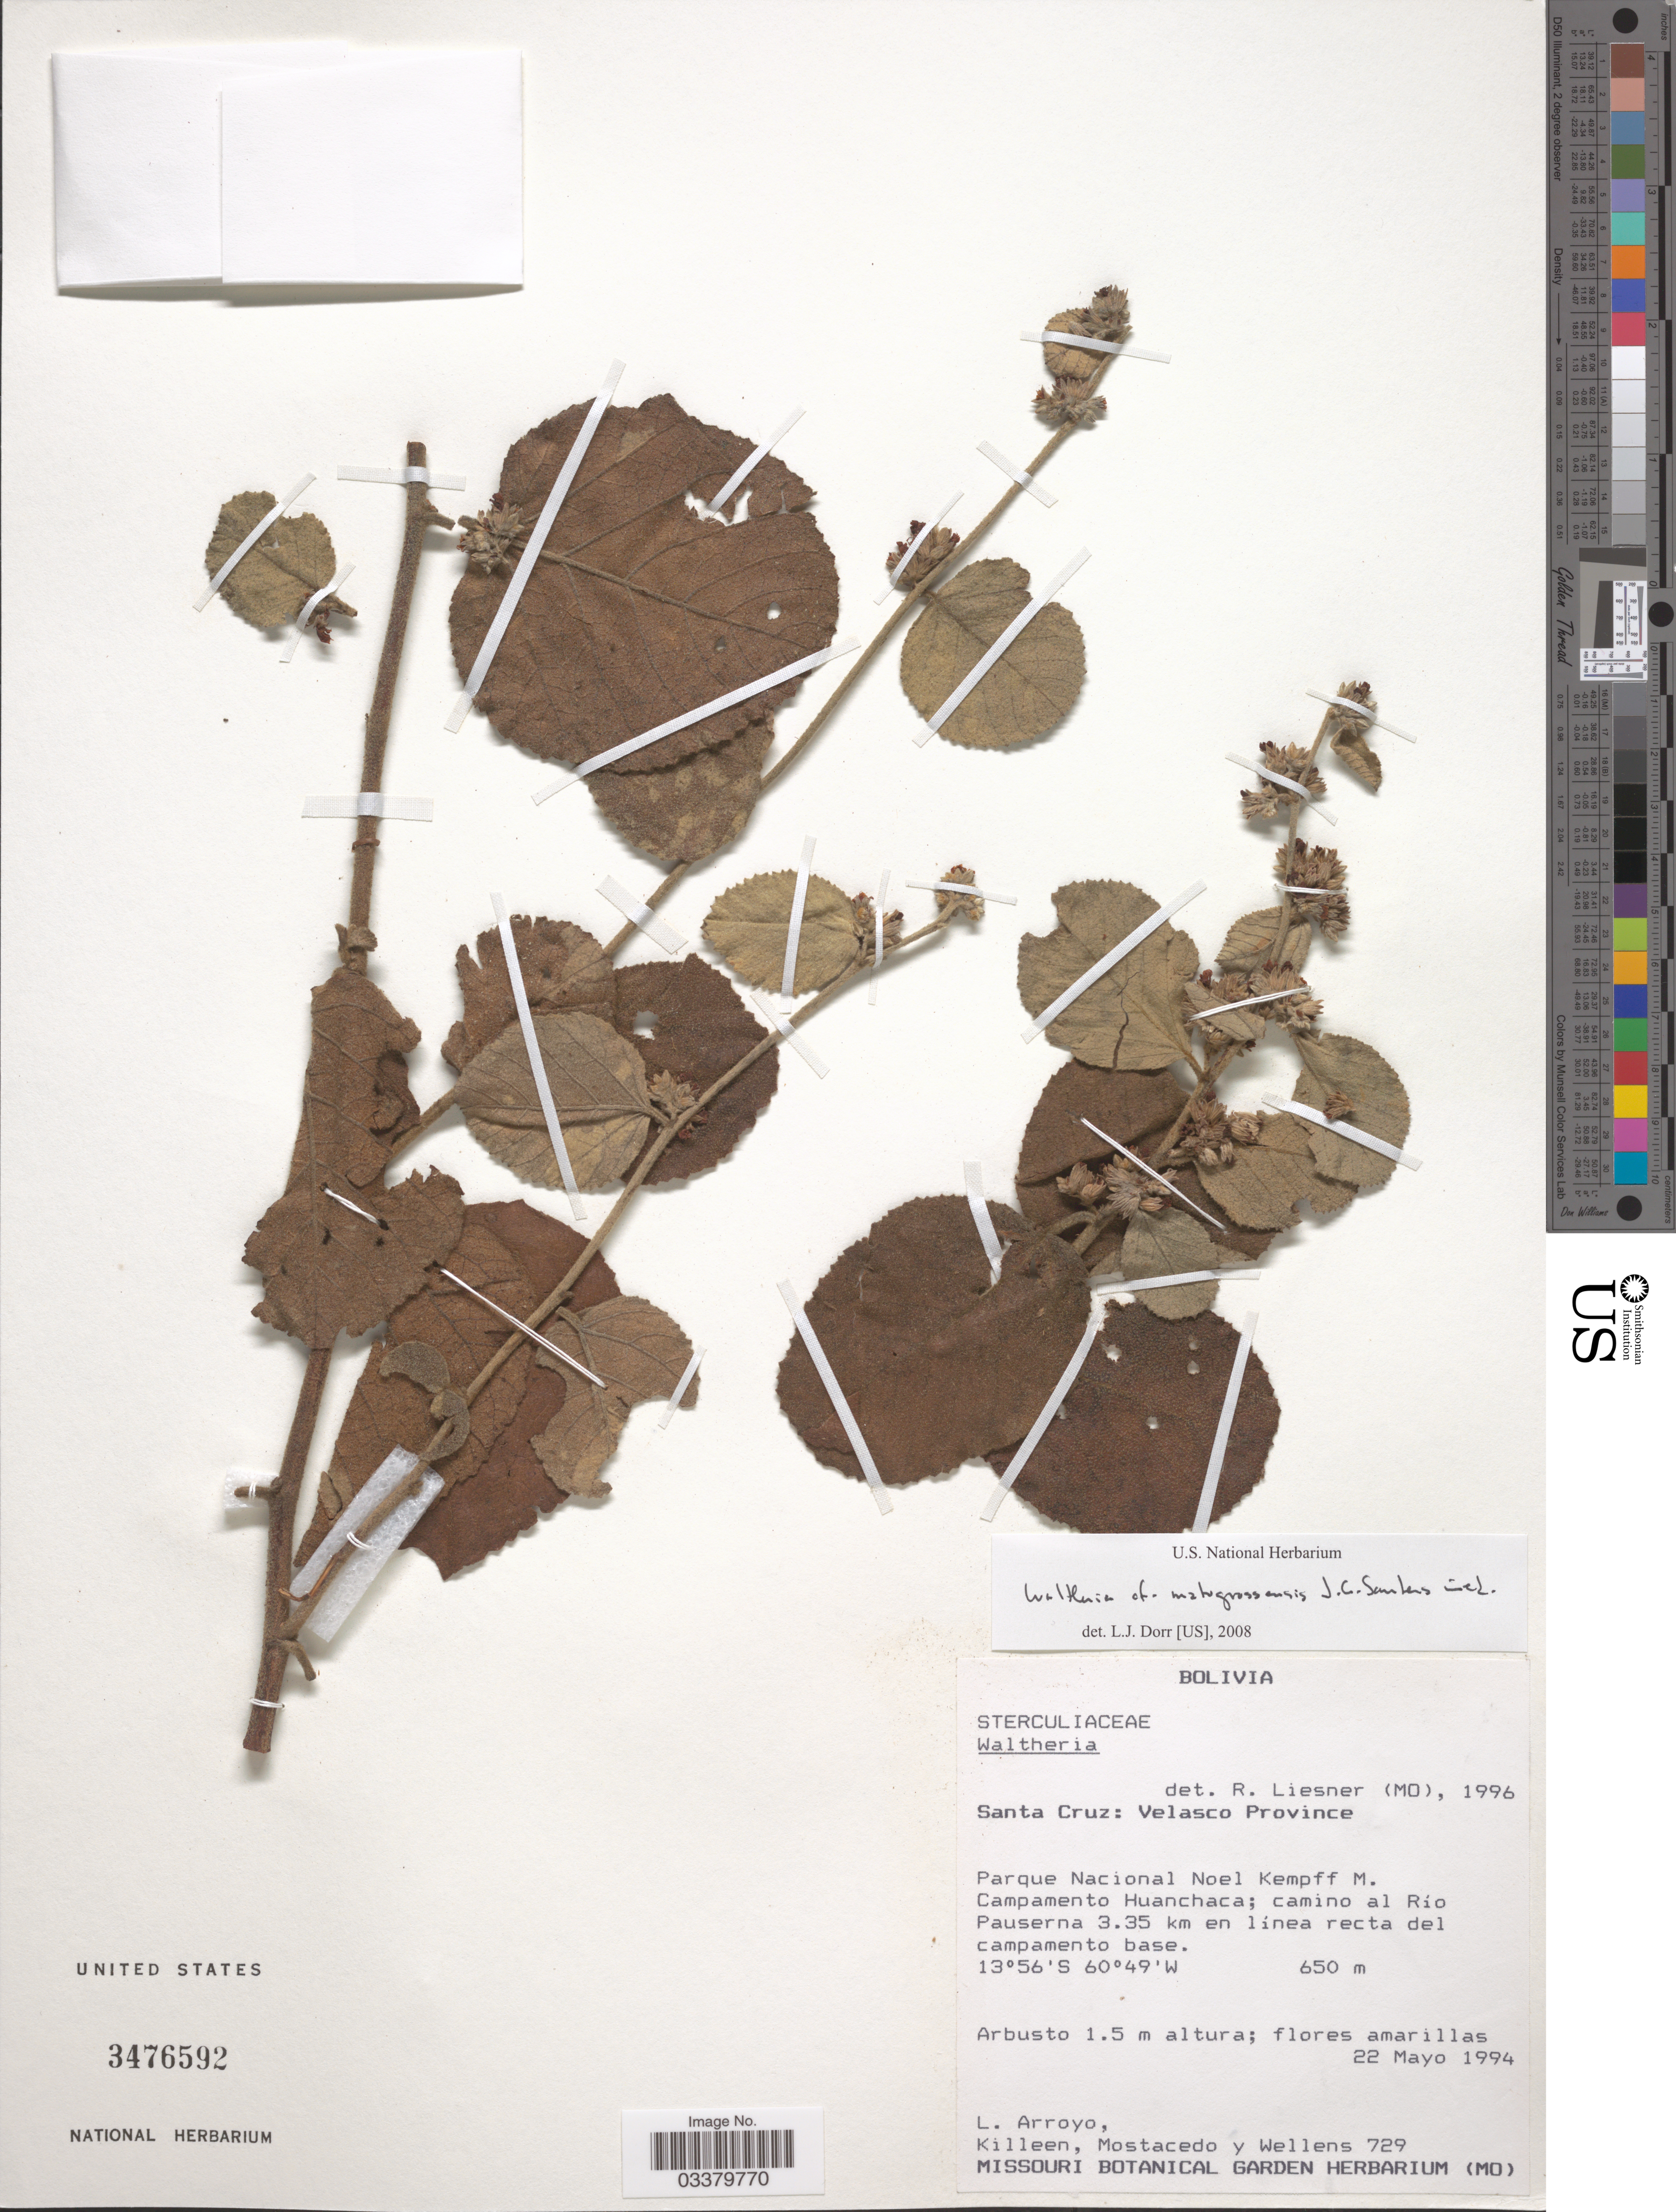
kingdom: Plantae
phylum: Tracheophyta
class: Magnoliopsida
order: Malvales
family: Malvaceae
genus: Waltheria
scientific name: Waltheria matogrossensis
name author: J.G. Saunders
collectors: L. Arroyo, Killeen, --, Mostacedo, -- & -. Wellens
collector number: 729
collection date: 1994-05-22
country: Bolivia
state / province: Santa Cruz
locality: Velasco Province. Parque Nacional Noel Kempff M. Campamento Huanchaca; camino al Río Pauserna 3.35 km en línea recta del campamento base.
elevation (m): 650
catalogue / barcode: US 3476592